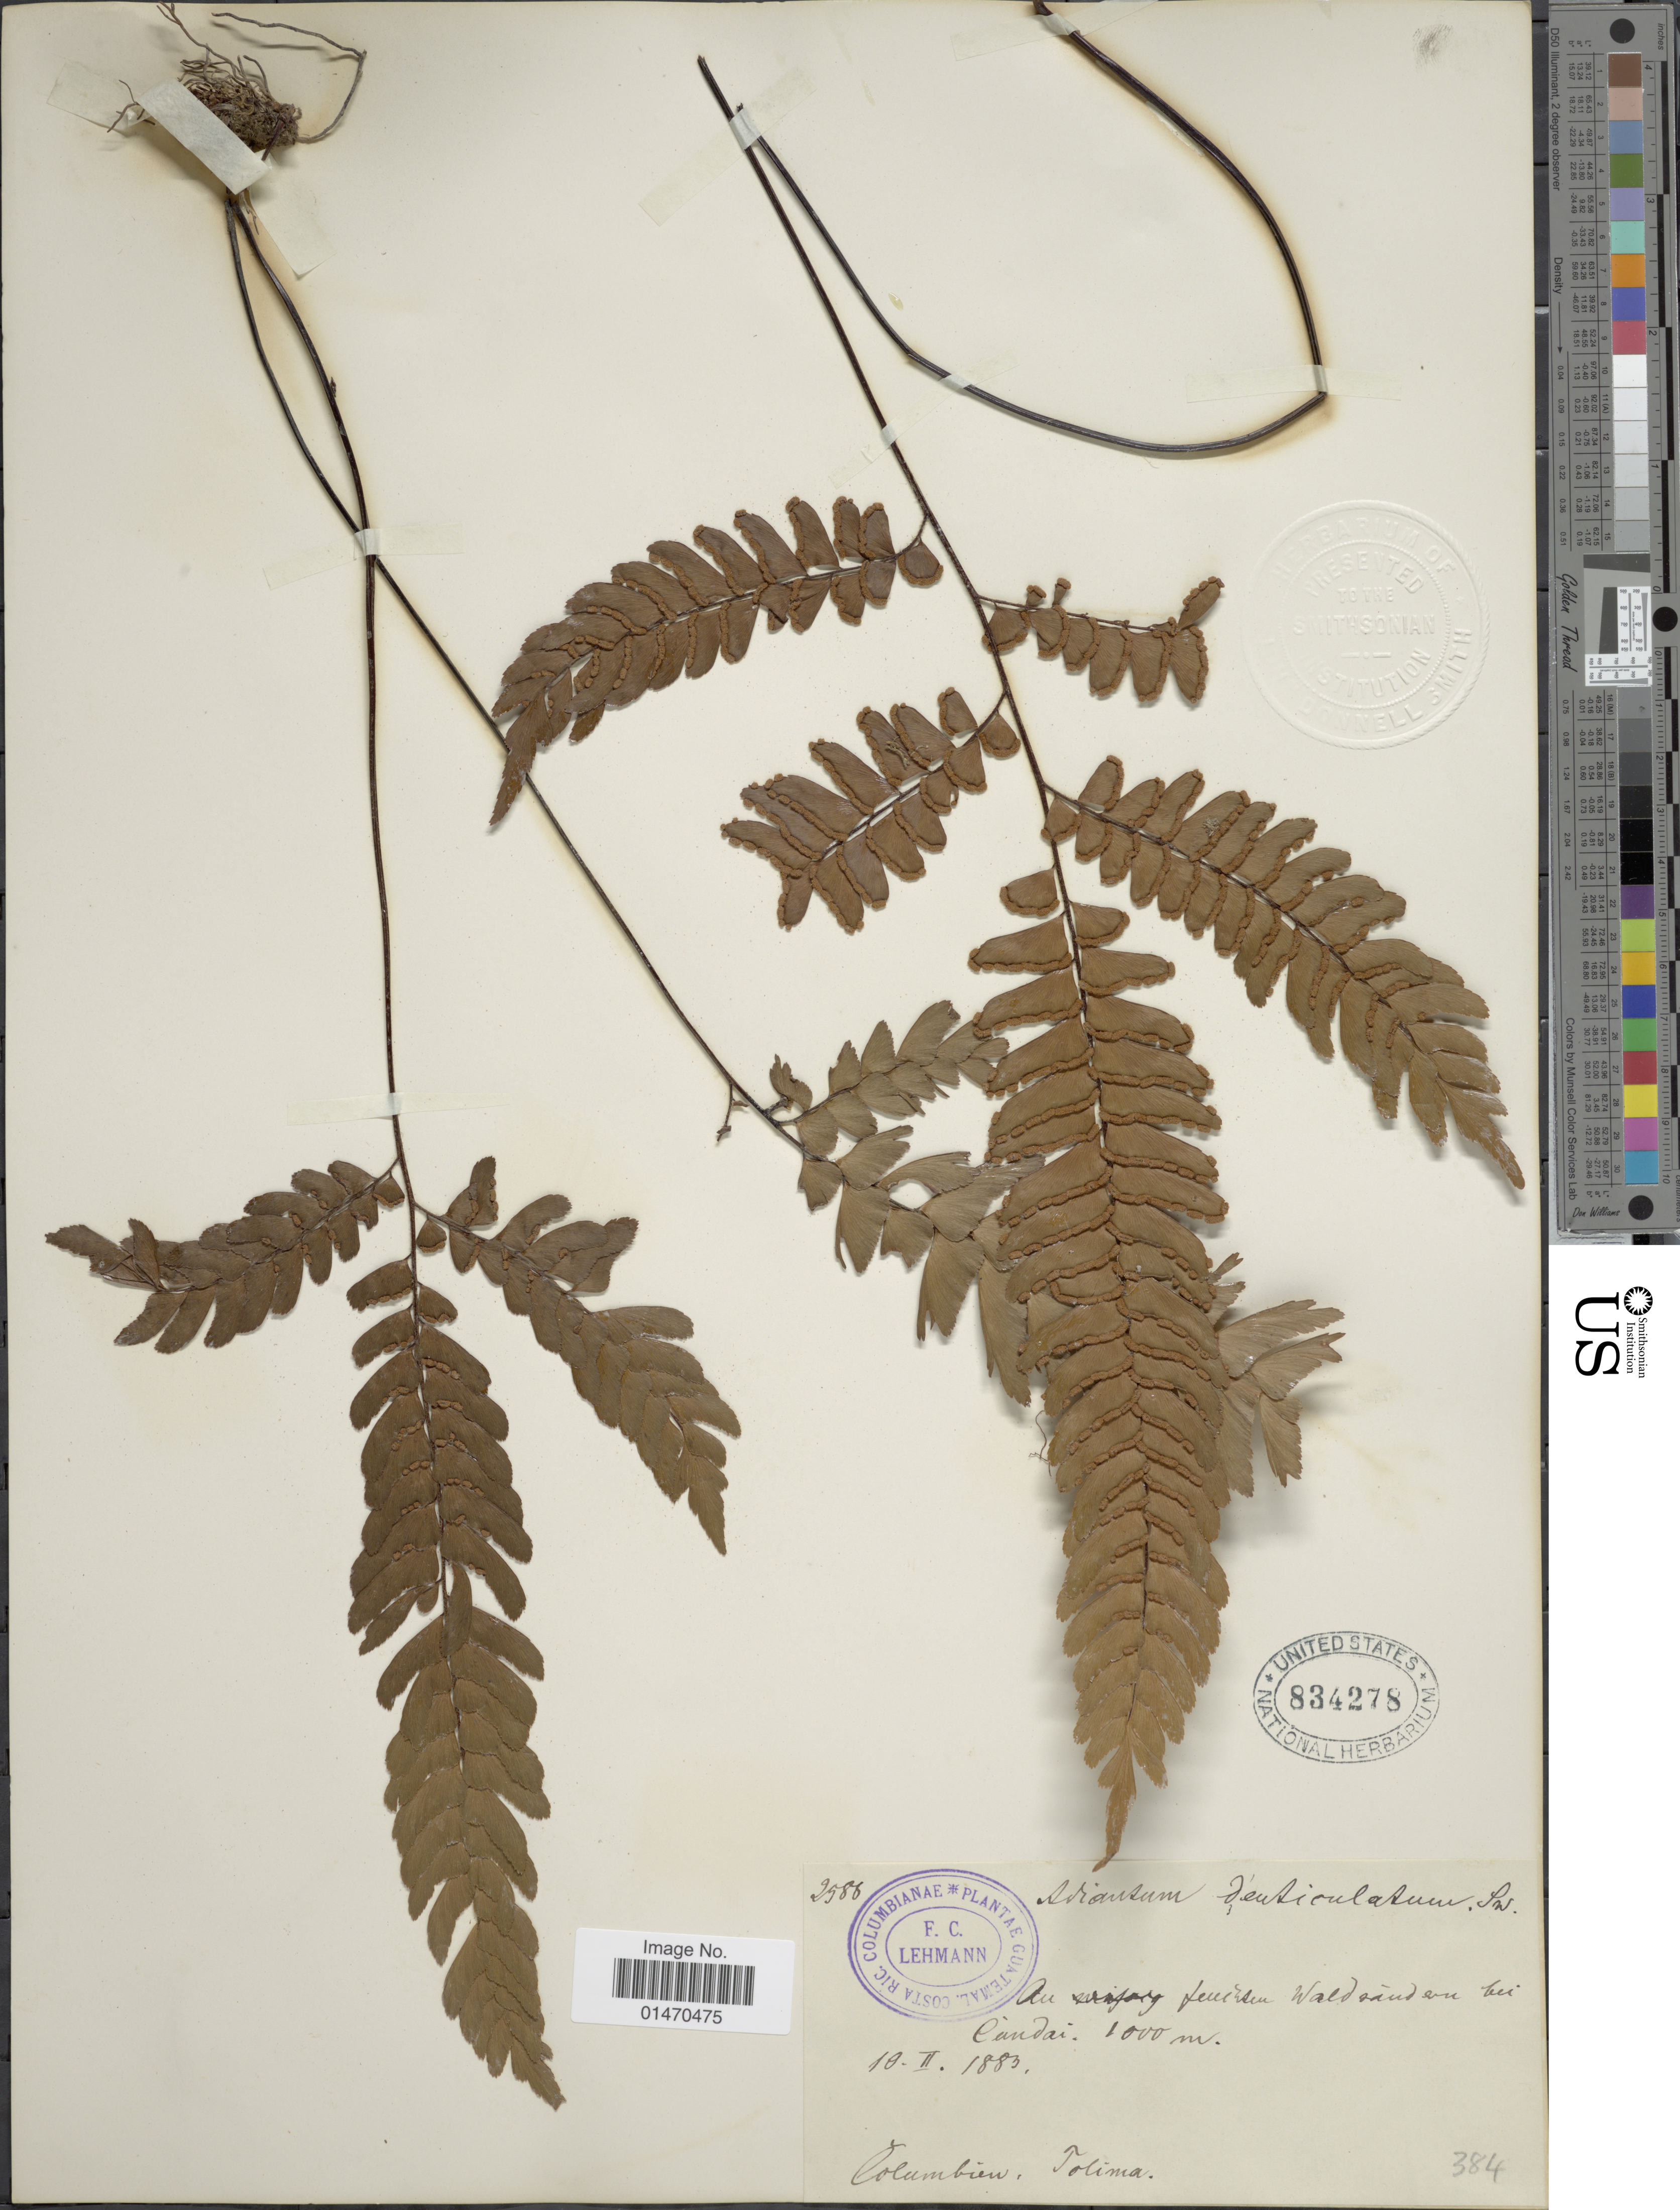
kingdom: Plantae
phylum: Tracheophyta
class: Polypodiopsida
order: Polypodiales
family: Pteridaceae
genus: Adiantum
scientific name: Adiantum latifolium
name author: Lam.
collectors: F. C. Lehmann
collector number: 2586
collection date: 1883-02-10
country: Colombia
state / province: Tolima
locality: bei Cunday, Colombien, Tolima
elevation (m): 1000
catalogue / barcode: US 834278